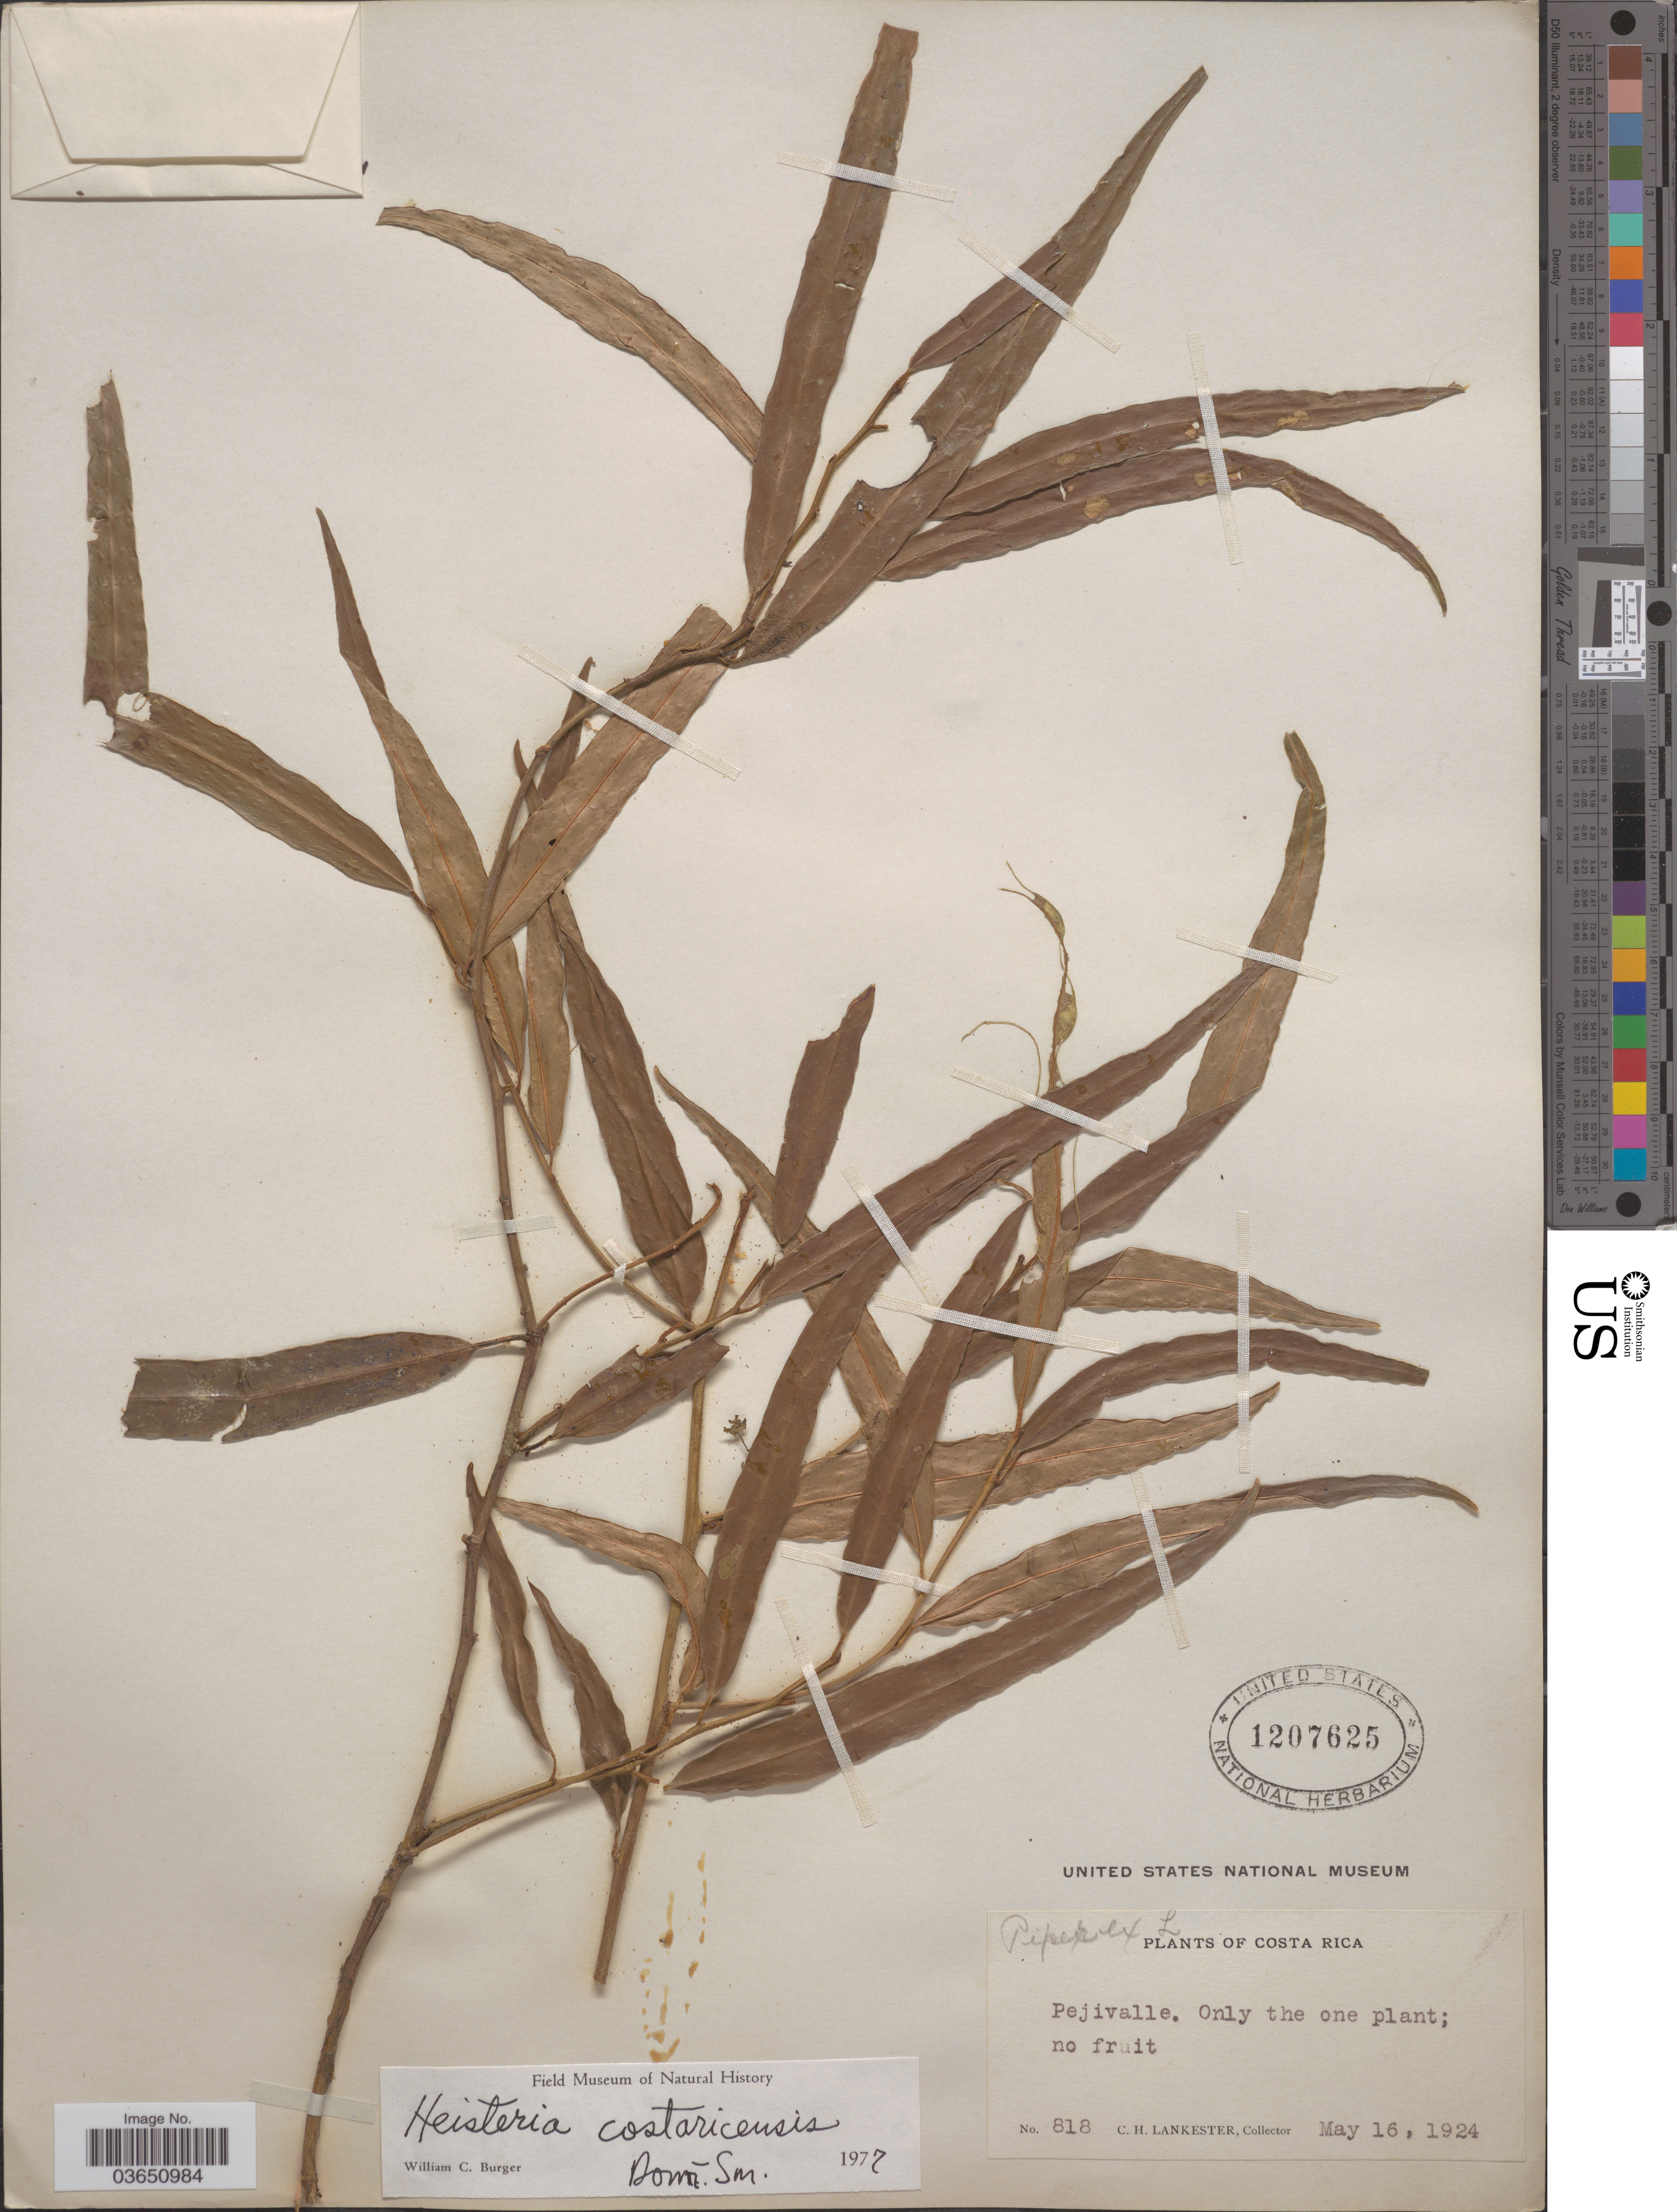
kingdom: Plantae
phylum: Tracheophyta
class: Magnoliopsida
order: Santalales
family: Erythropalaceae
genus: Heisteria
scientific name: Heisteria costaricensis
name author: Donn. Sm.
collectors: C. H. Lankester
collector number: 818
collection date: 1924-05-16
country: Costa Rica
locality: Pejivalle.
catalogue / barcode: US 1207625